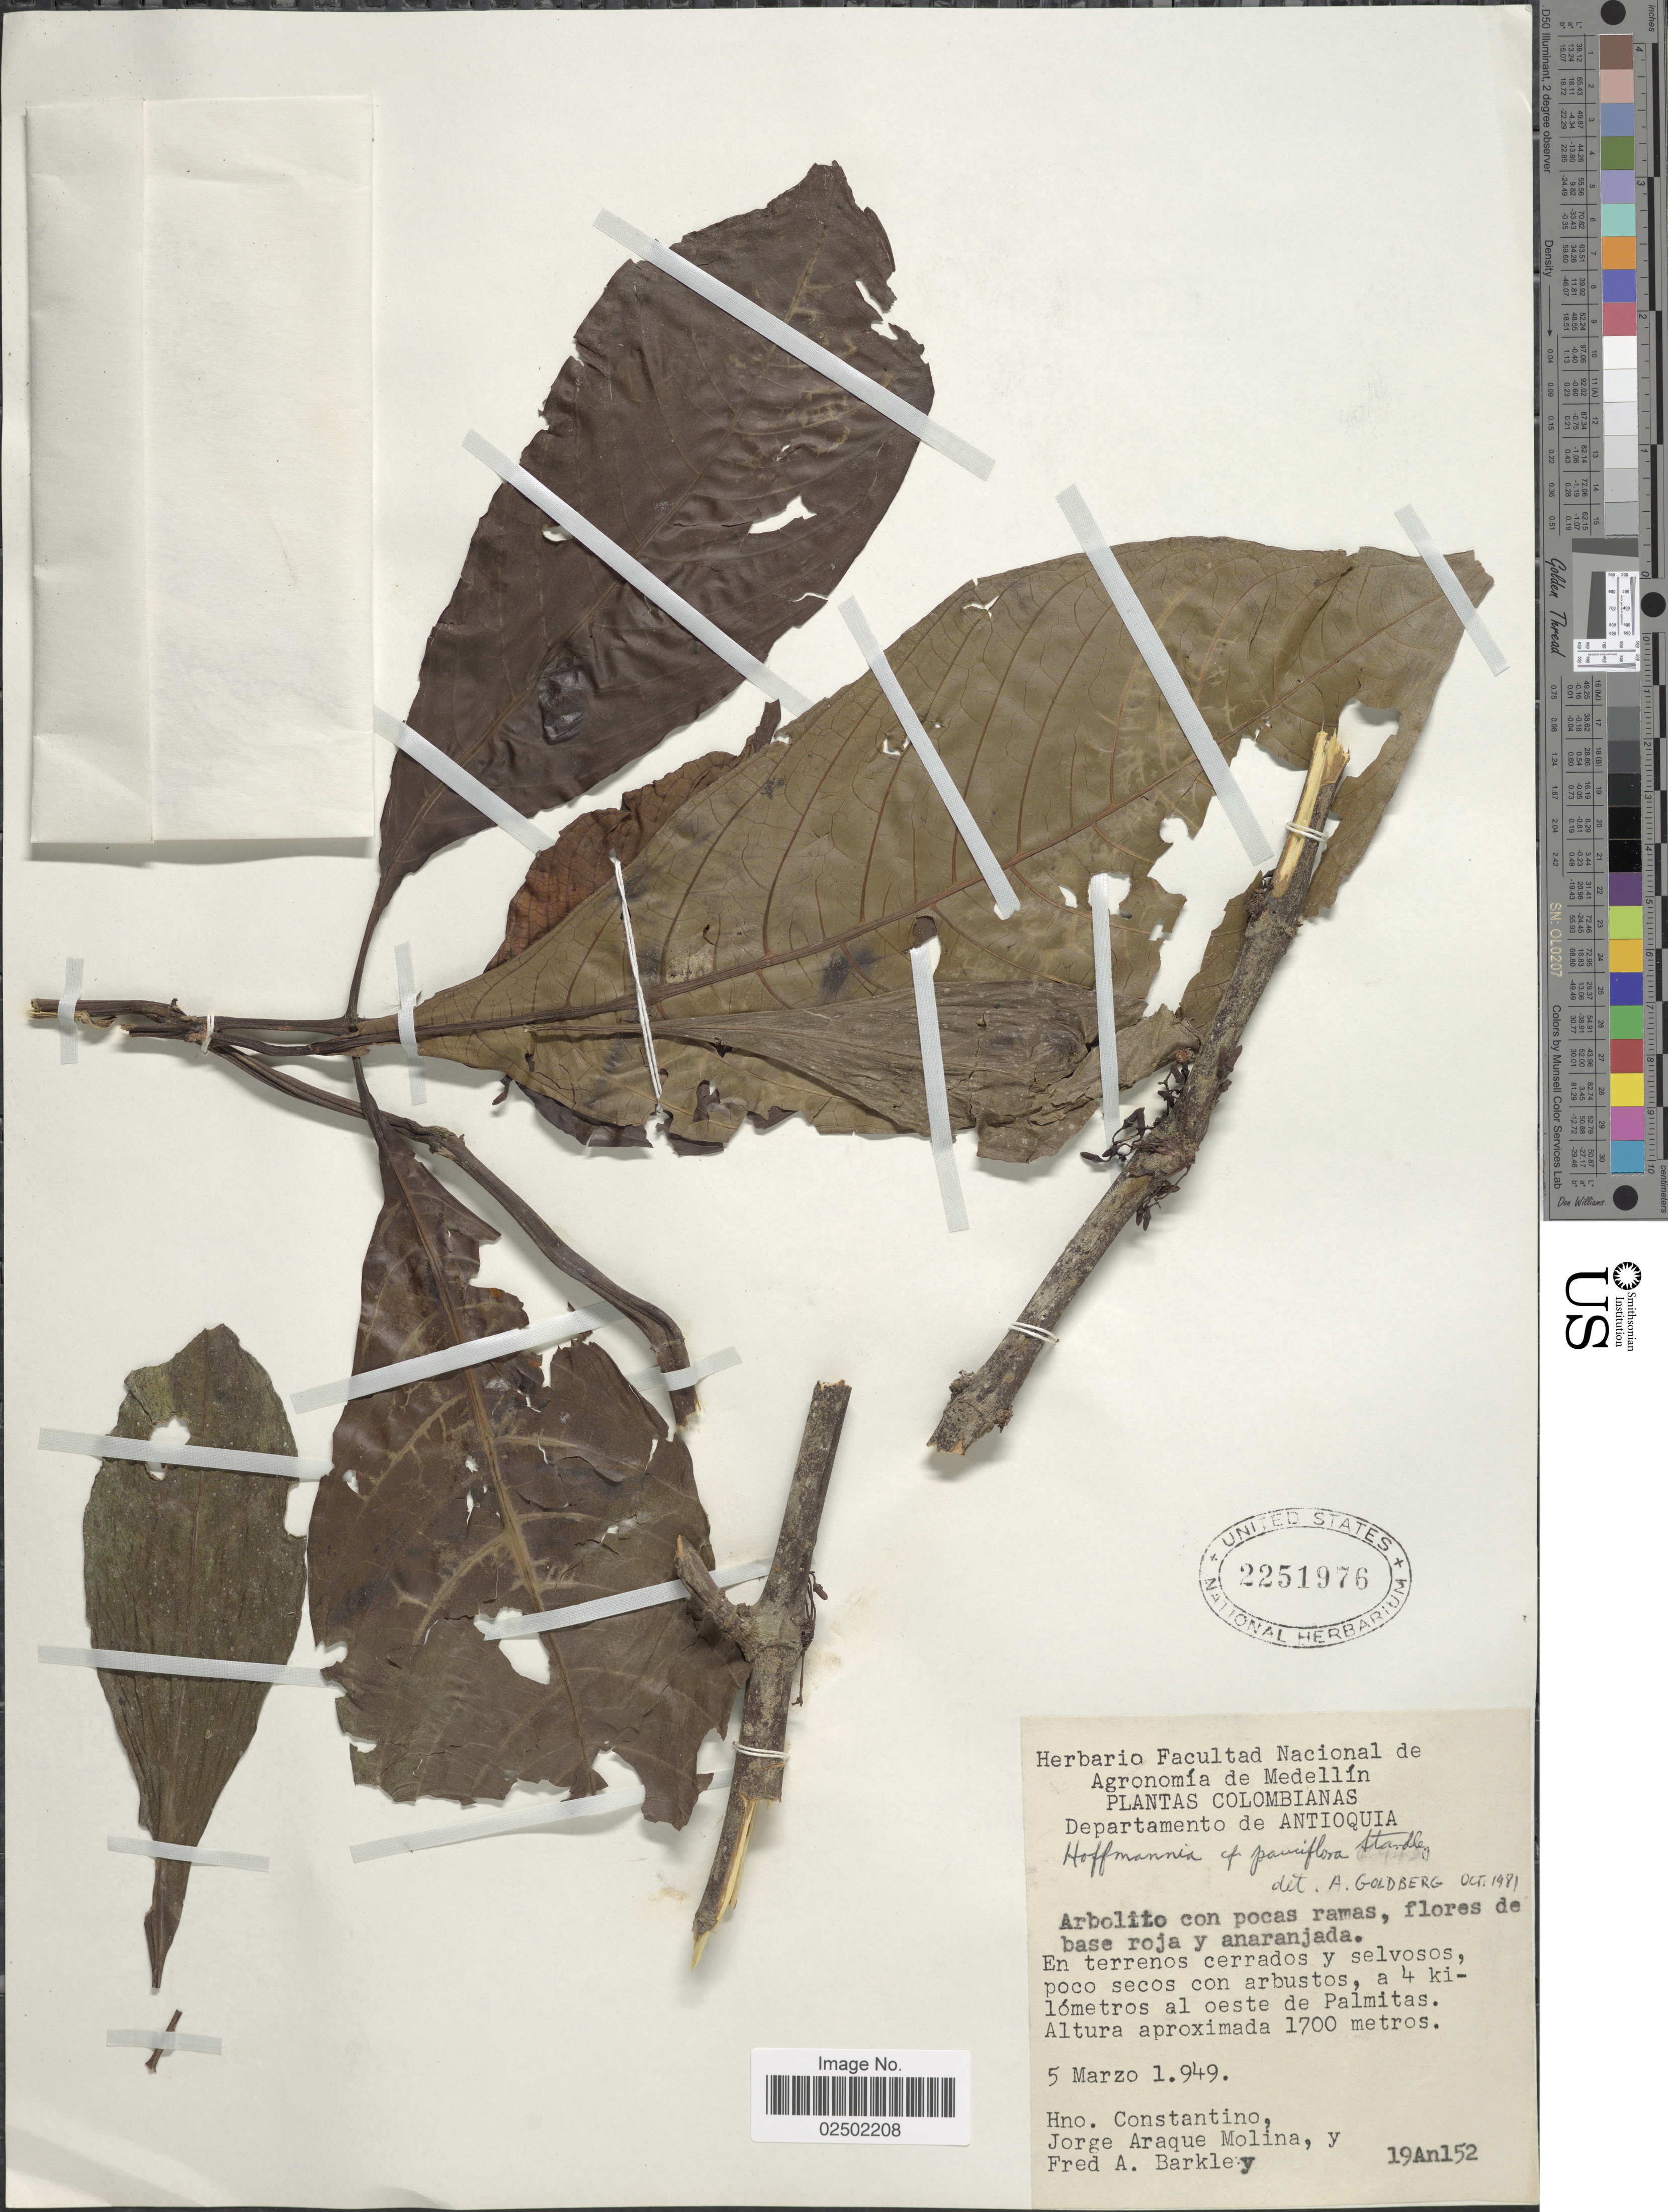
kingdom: Plantae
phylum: Tracheophyta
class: Magnoliopsida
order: Gentianales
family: Rubiaceae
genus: Hoffmannia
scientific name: Hoffmannia pauciflora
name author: Standl.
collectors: H. Constantino, J. Araque Molina & F. A. Barkley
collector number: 19An152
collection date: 1949-03-05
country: Colombia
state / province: Antioquia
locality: Agronomia de Medellin, Departamento de Antioquia, 4 kilomtros al oeste de Palmitas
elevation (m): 1700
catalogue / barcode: US 2251976